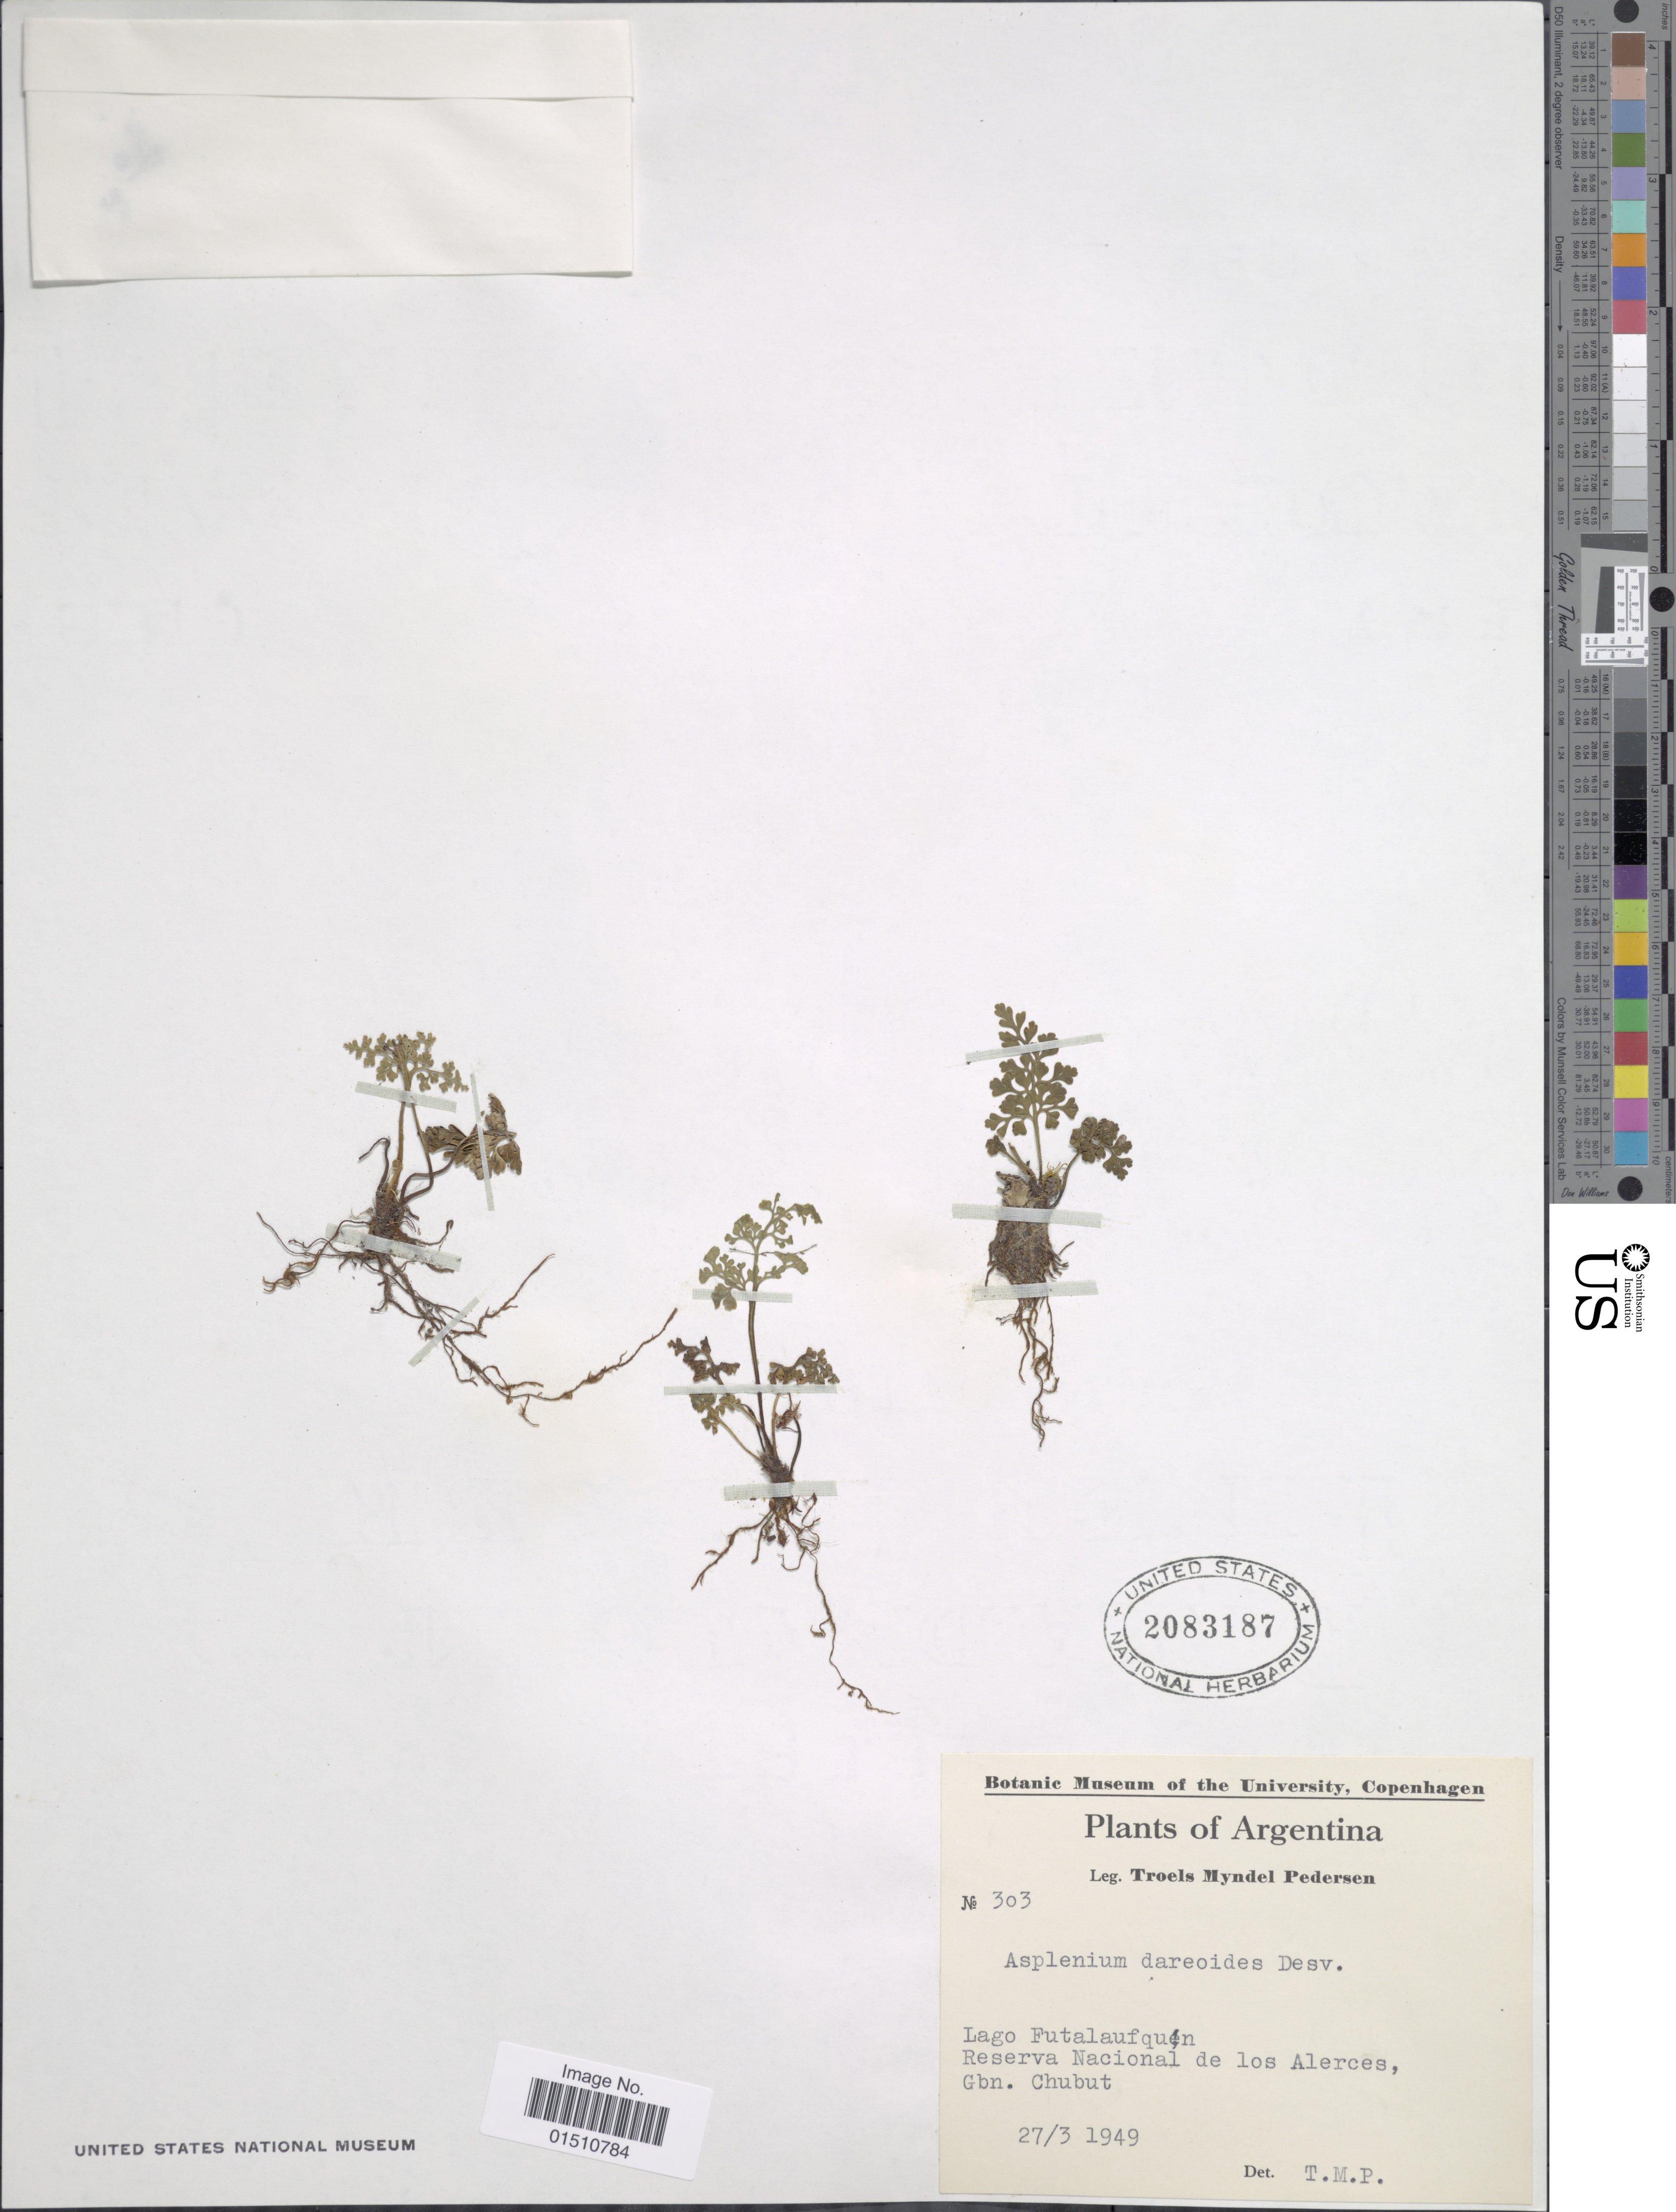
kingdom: Plantae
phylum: Tracheophyta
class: Polypodiopsida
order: Polypodiales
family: Aspleniaceae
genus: Asplenium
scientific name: Asplenium dareoides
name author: Desv.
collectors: T. Pederson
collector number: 303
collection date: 1949-03-27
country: Argentina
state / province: Chubut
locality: Argentina, Lago Futalaufquen, Reserva Nacional de los Alerces Gbn Chubut.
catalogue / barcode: US 2083187